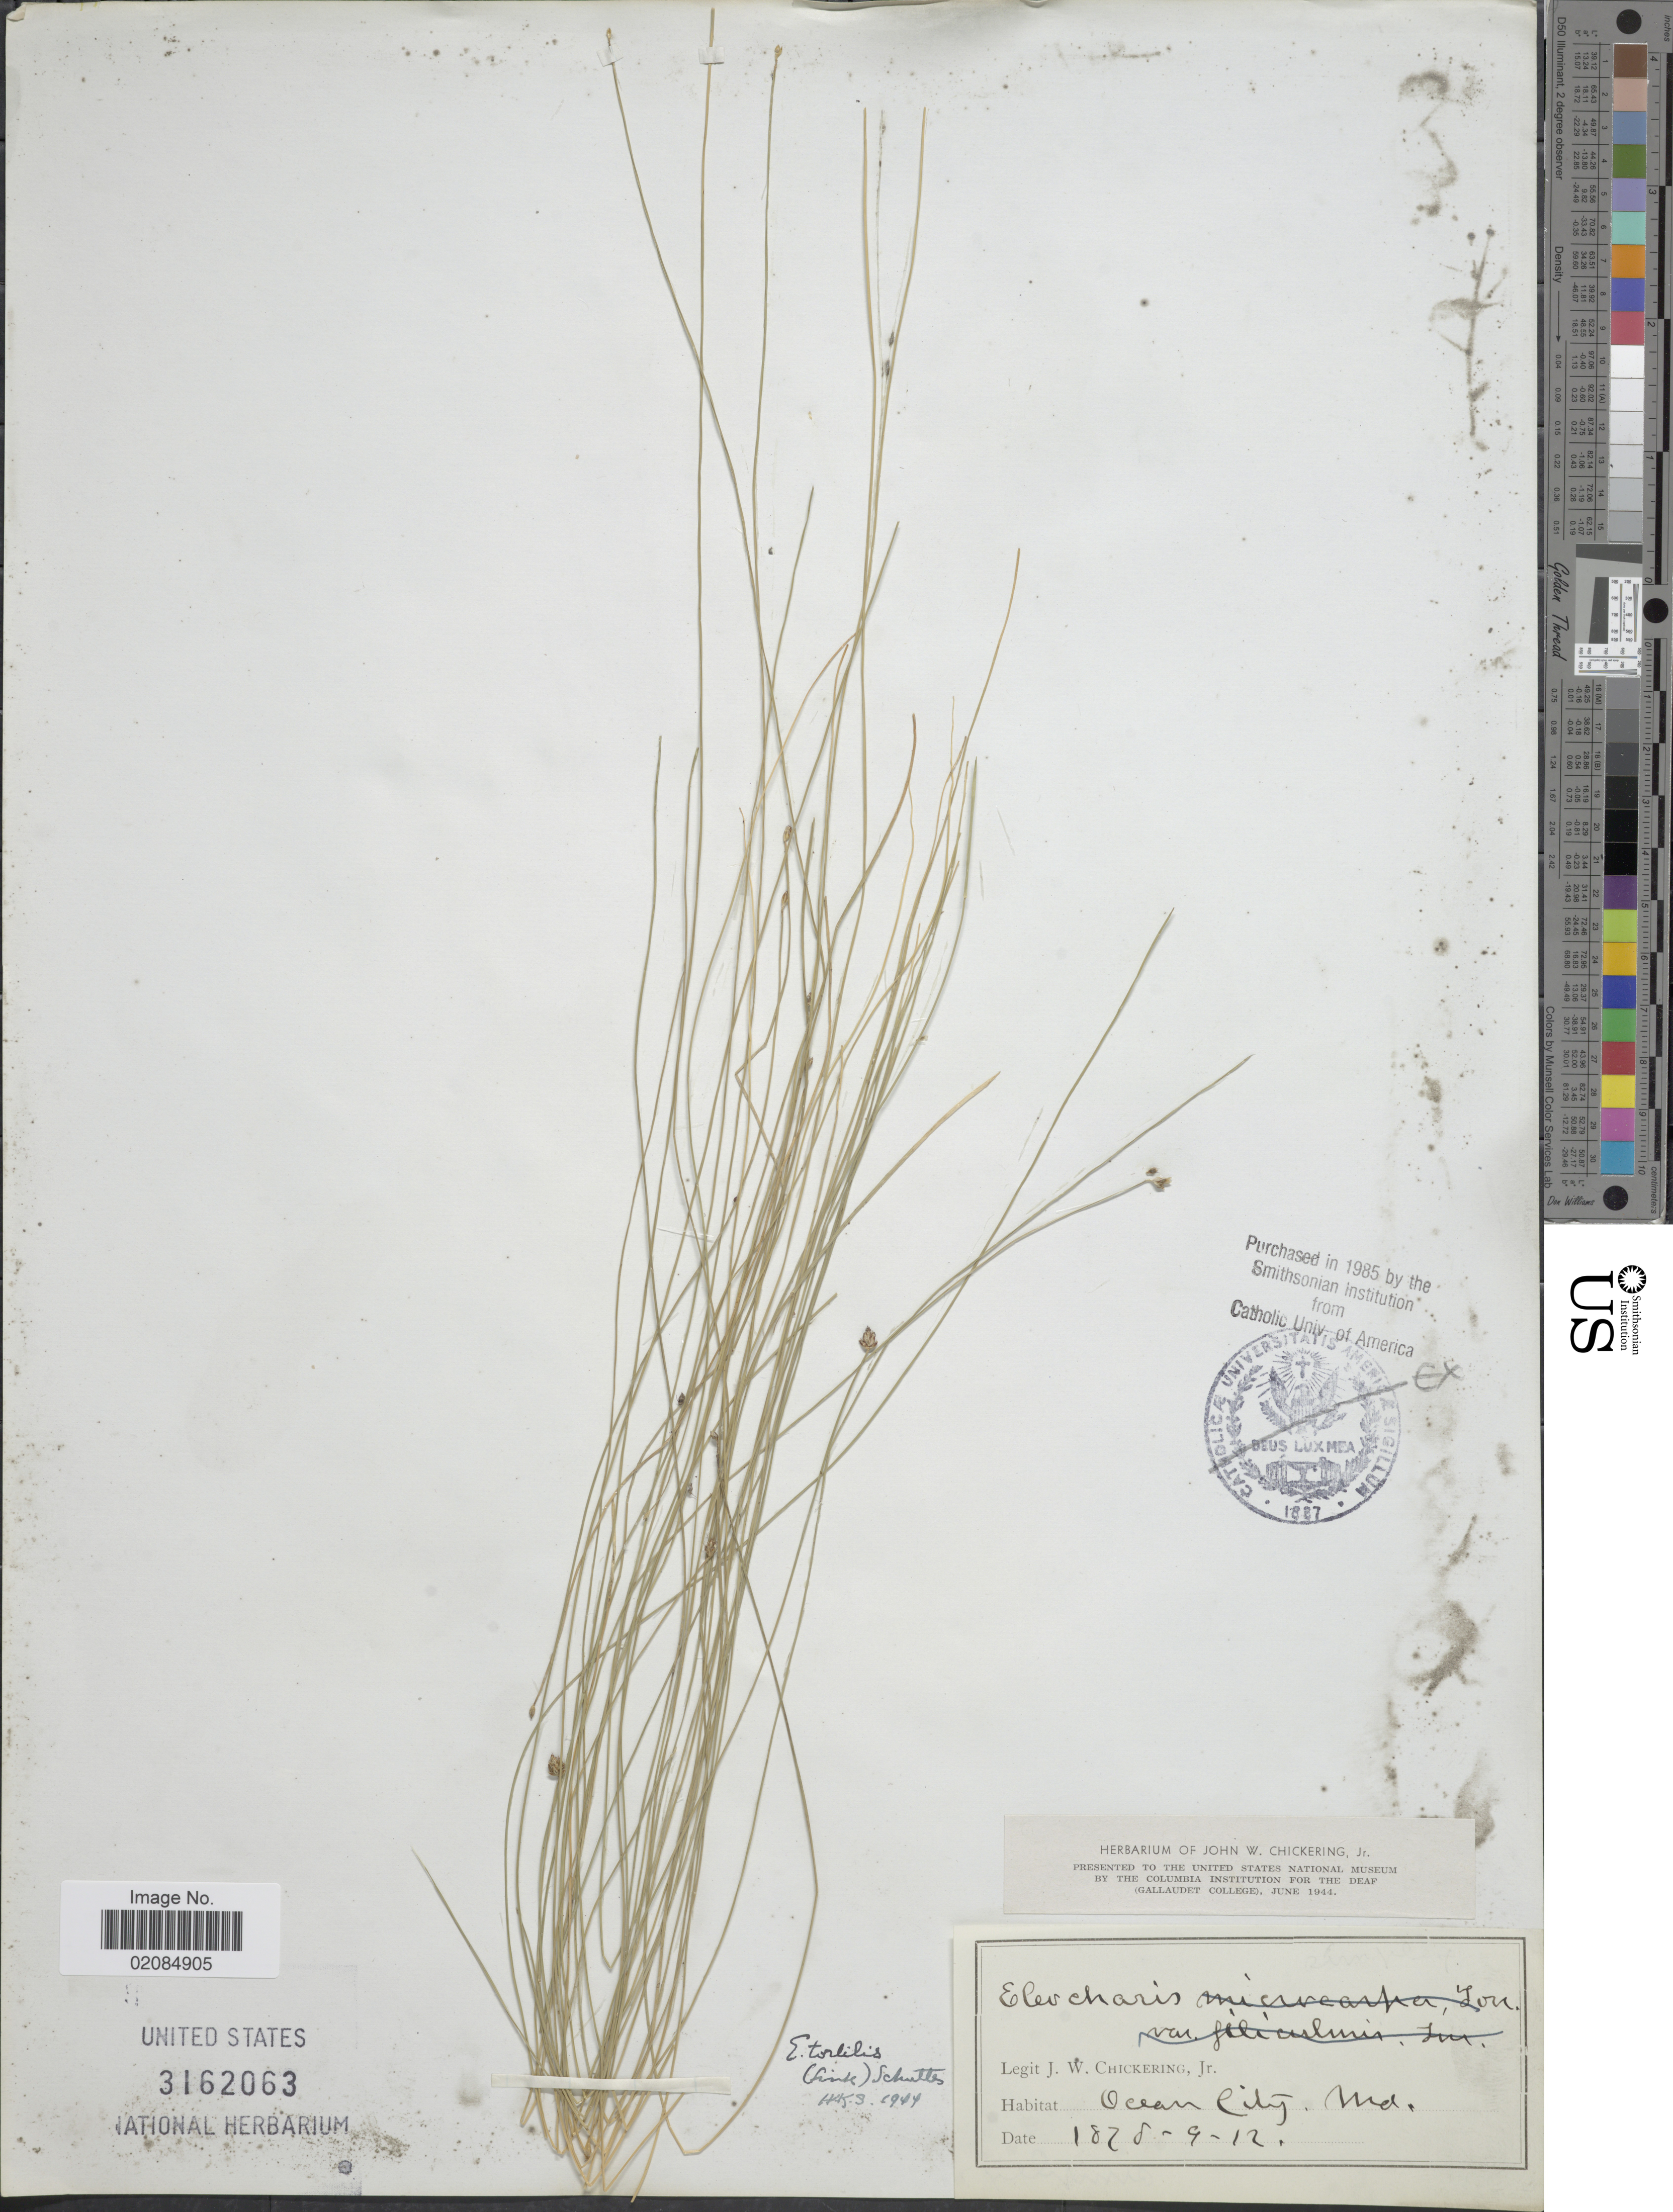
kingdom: Plantae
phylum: Tracheophyta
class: Liliopsida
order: Poales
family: Cyperaceae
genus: Eleocharis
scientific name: Eleocharis tortilis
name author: (Link) Schult.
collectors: J. W. Chickering Jr.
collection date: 1828-09-12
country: United States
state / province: Maryland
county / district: Worcester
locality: Ocean City, Md.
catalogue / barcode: US 3162063